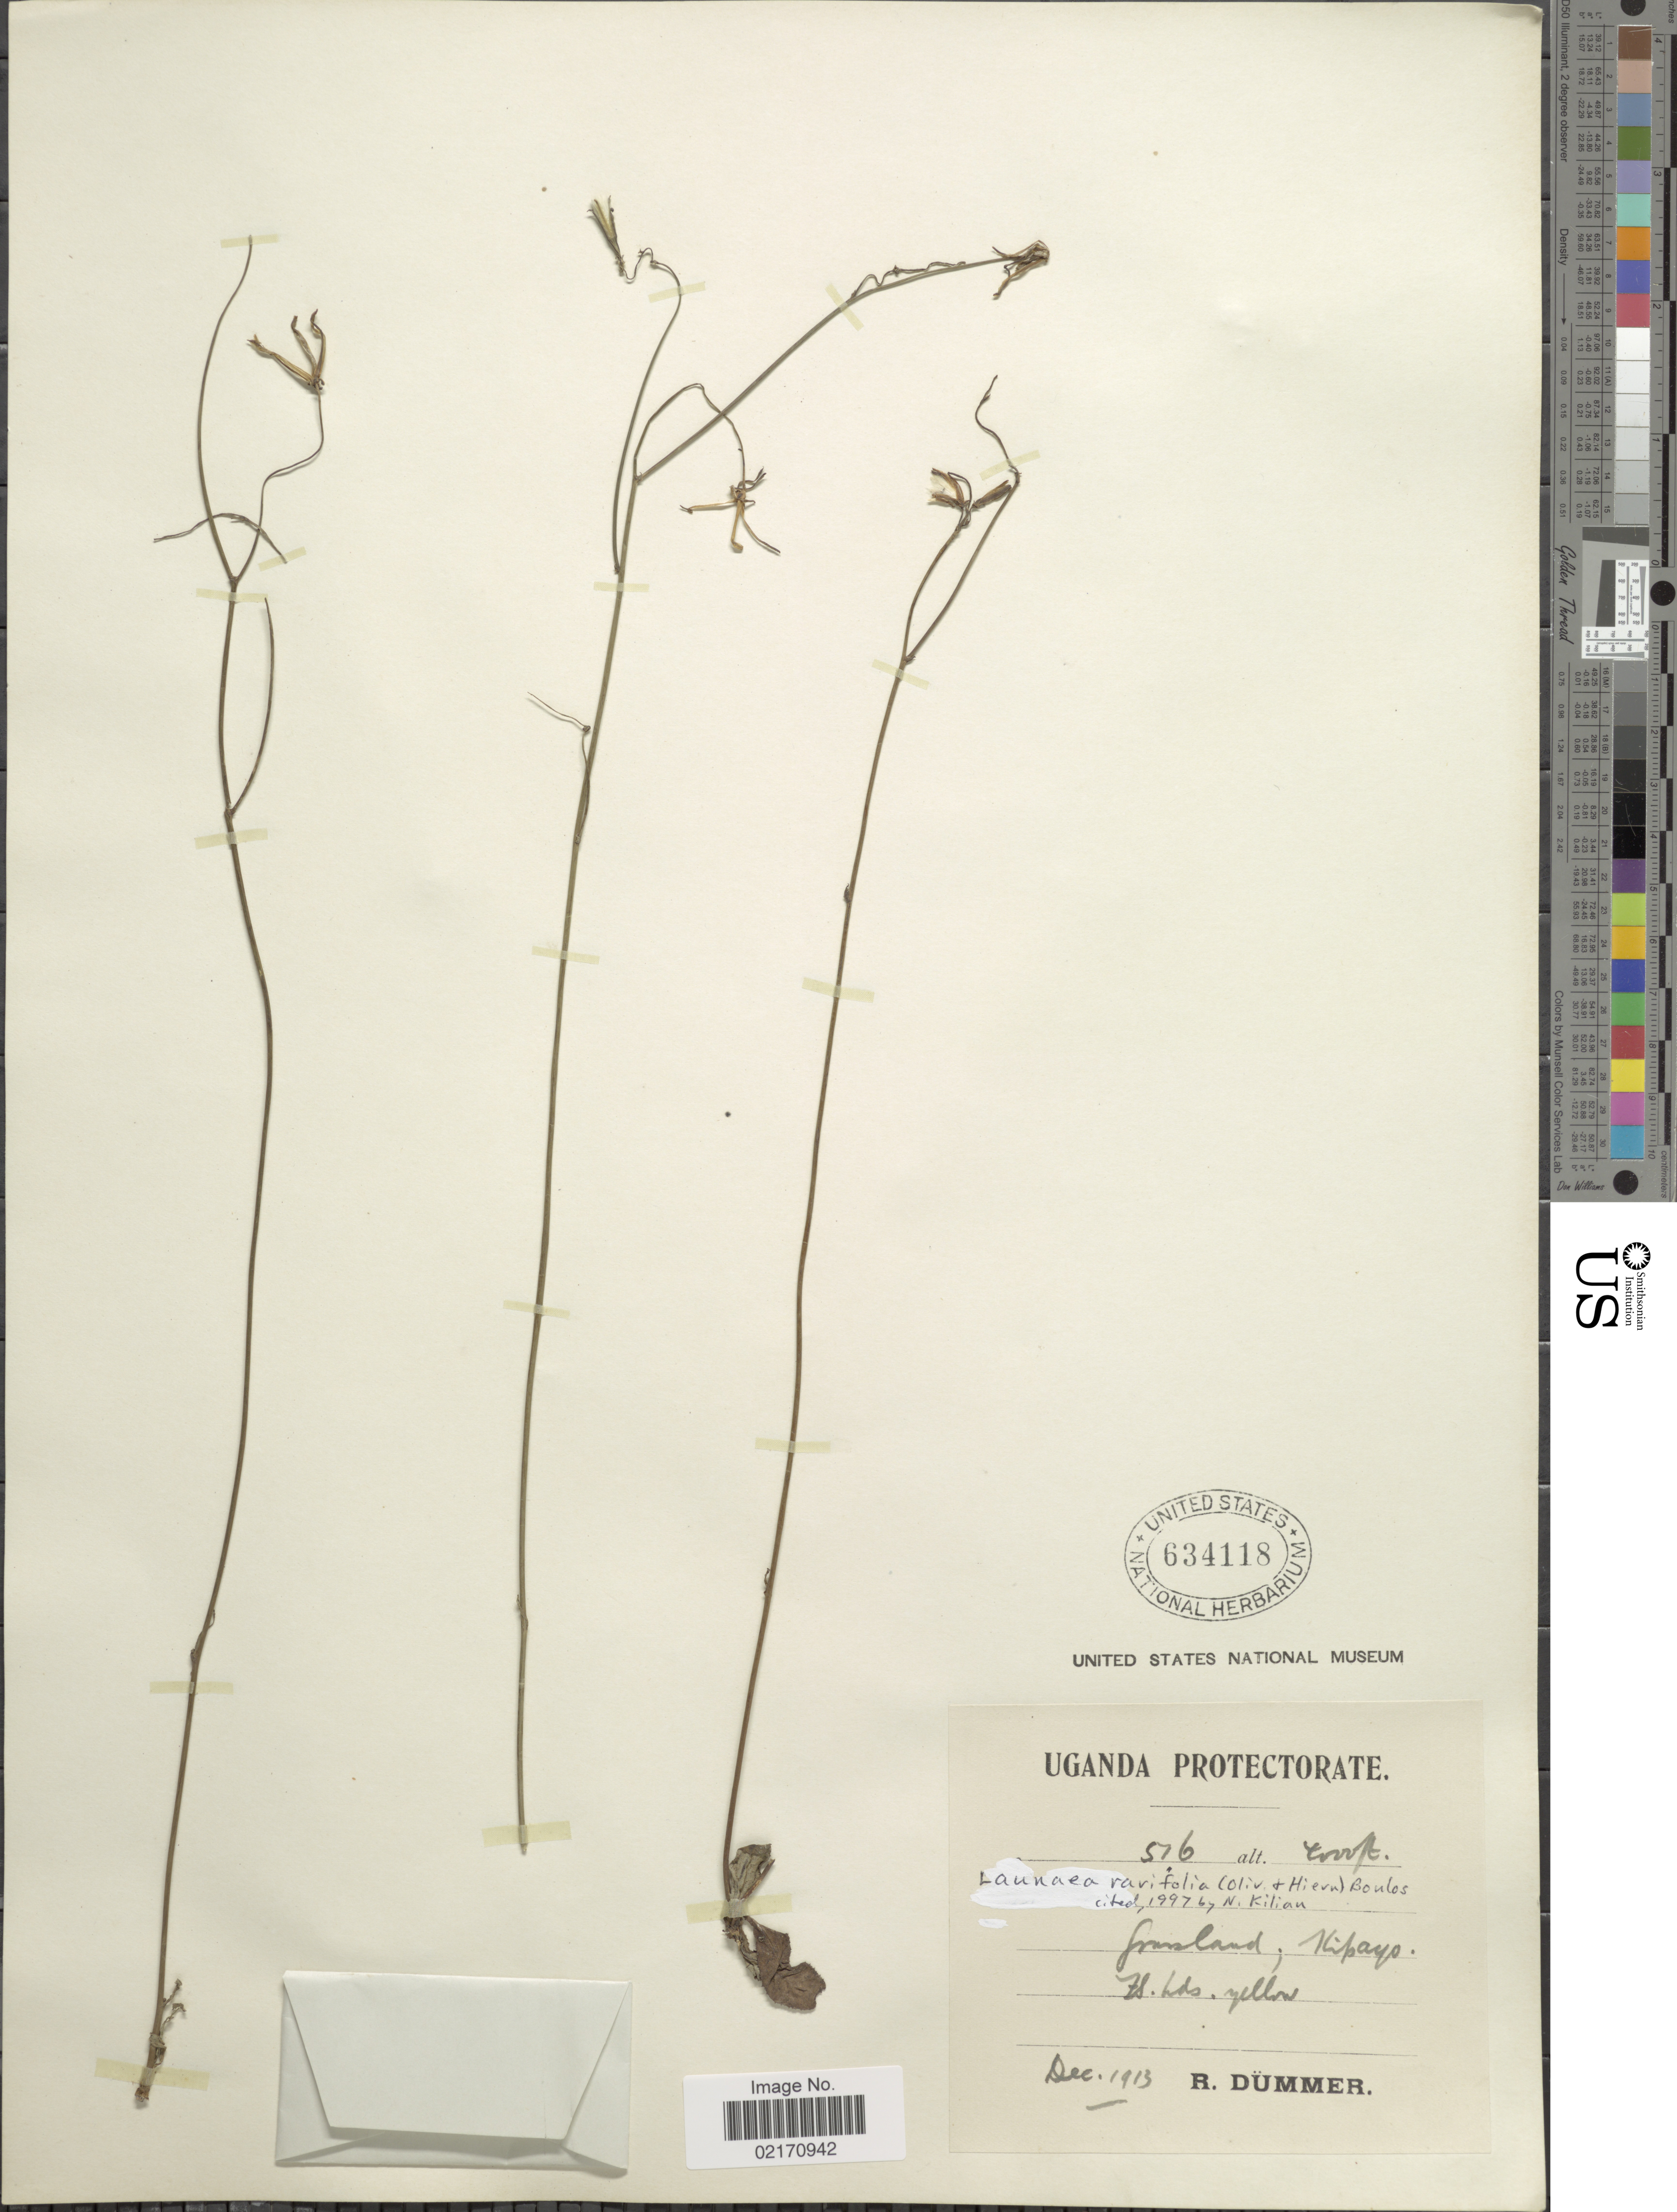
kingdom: Plantae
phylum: Tracheophyta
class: Magnoliopsida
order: Asterales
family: Asteraceae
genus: Launaea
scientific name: Launaea rarifolia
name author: (Oliv. & Hiern) Boulos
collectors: R. Dümmer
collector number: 516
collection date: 1913-12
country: Uganda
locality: Uganda Protectorate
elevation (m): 1219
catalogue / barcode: US 634118